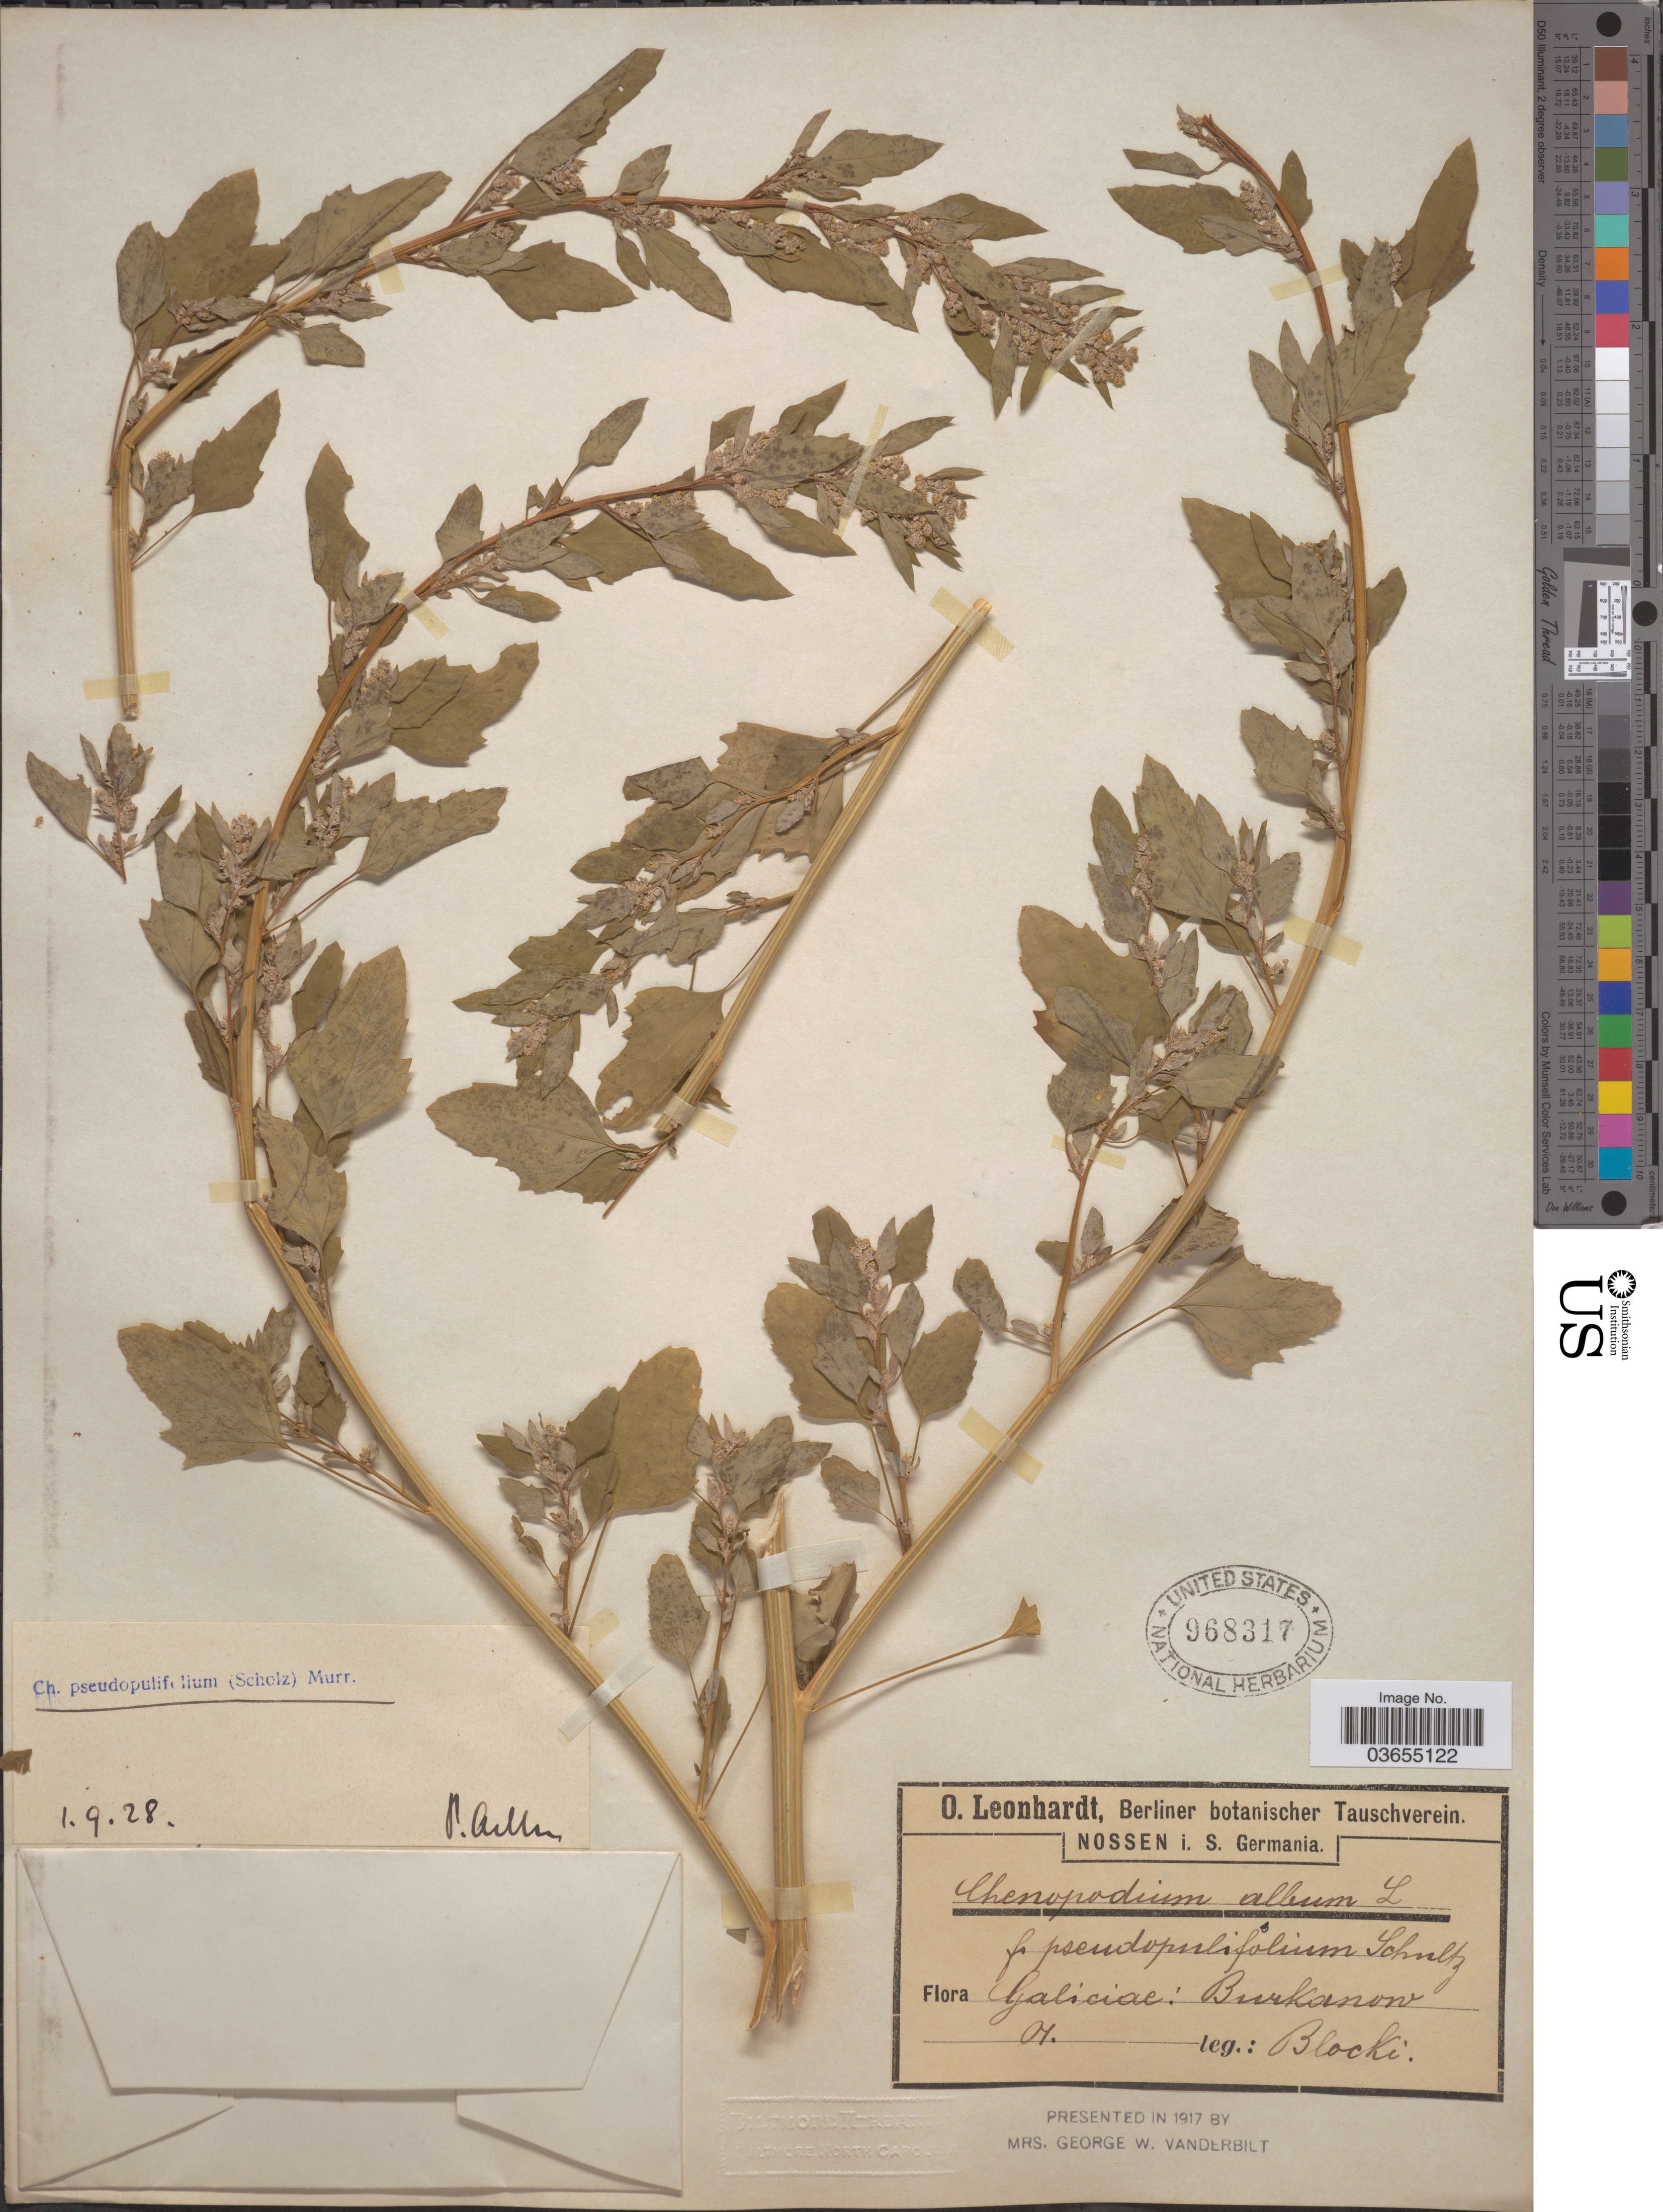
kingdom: Plantae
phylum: Tracheophyta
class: Magnoliopsida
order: Caryophyllales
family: Amaranthaceae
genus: Chenopodium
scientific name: Chenopodium pseudopulifolium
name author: Murr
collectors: Blocki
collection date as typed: Transcribed d/m/y: //1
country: Ukraine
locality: Galiciae: Burkanow.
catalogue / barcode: US 968317